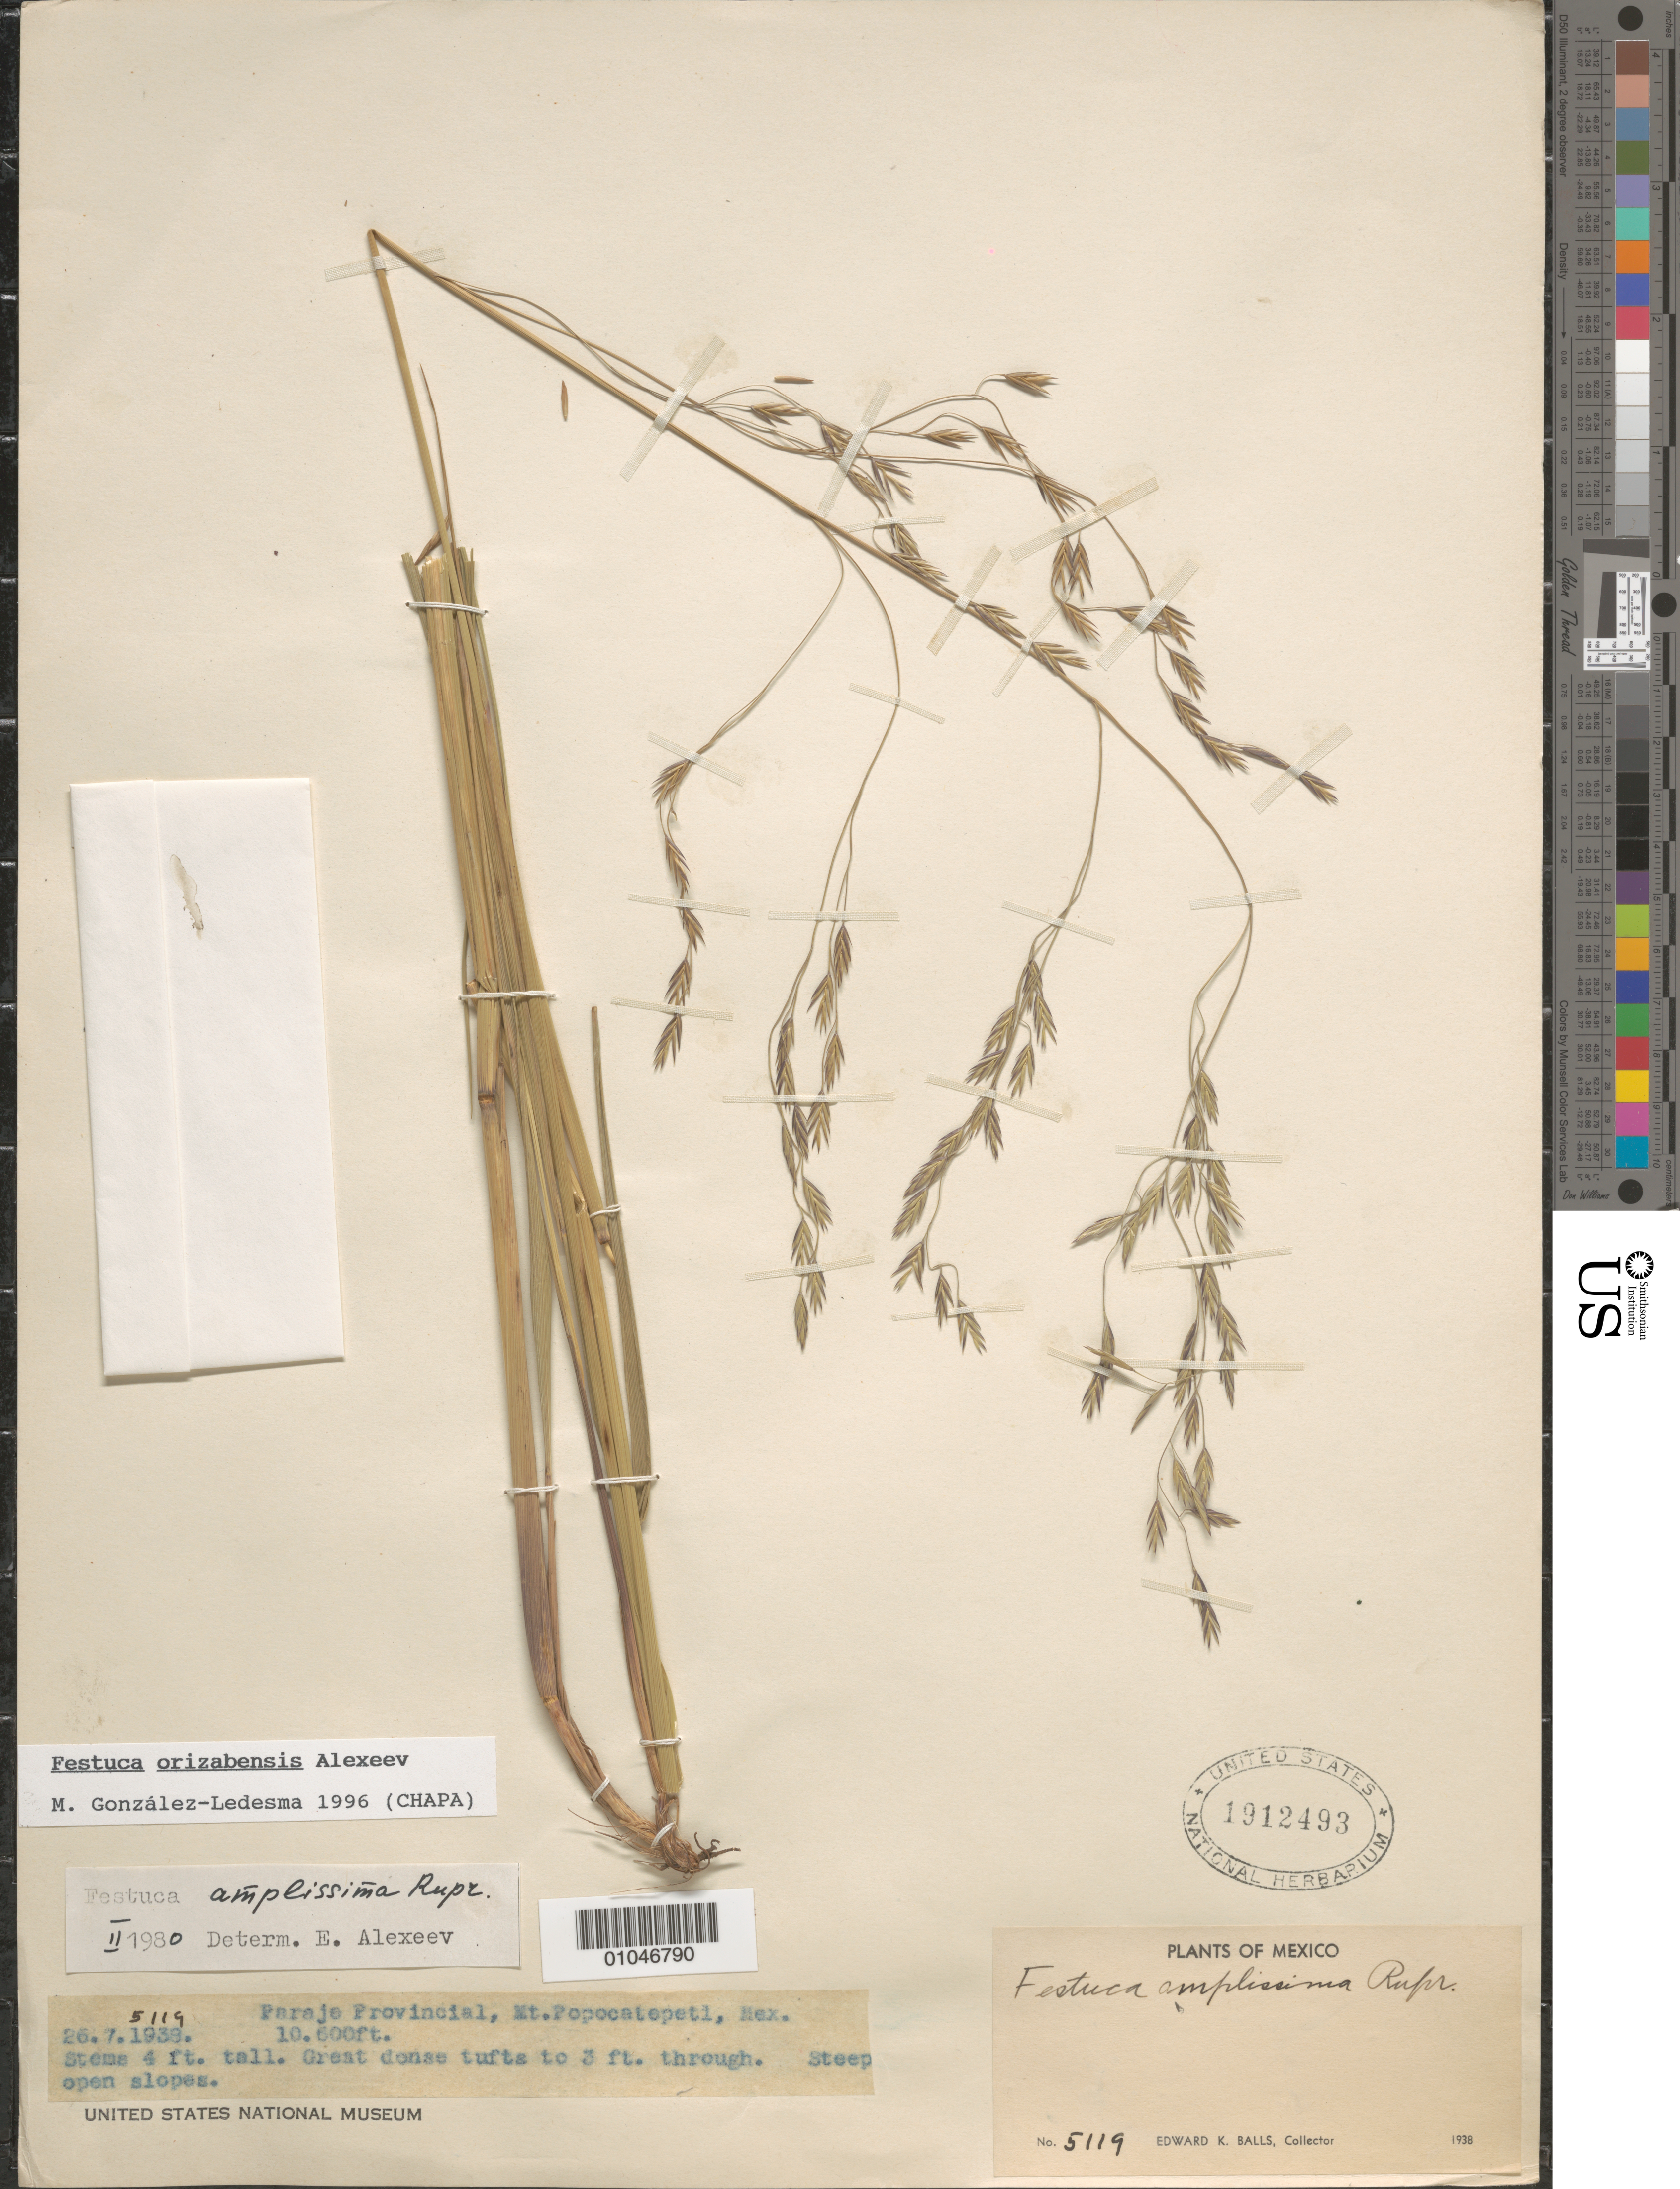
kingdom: Plantae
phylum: Tracheophyta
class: Liliopsida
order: Poales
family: Poaceae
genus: Festuca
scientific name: Festuca orizabensis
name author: E.B. Alexeev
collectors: E. K. Balls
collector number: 5119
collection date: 1938-07-26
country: Mexico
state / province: Puebla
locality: Paraje Provincial, Mt. Popocatepetl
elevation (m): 3231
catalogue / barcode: US 1912493